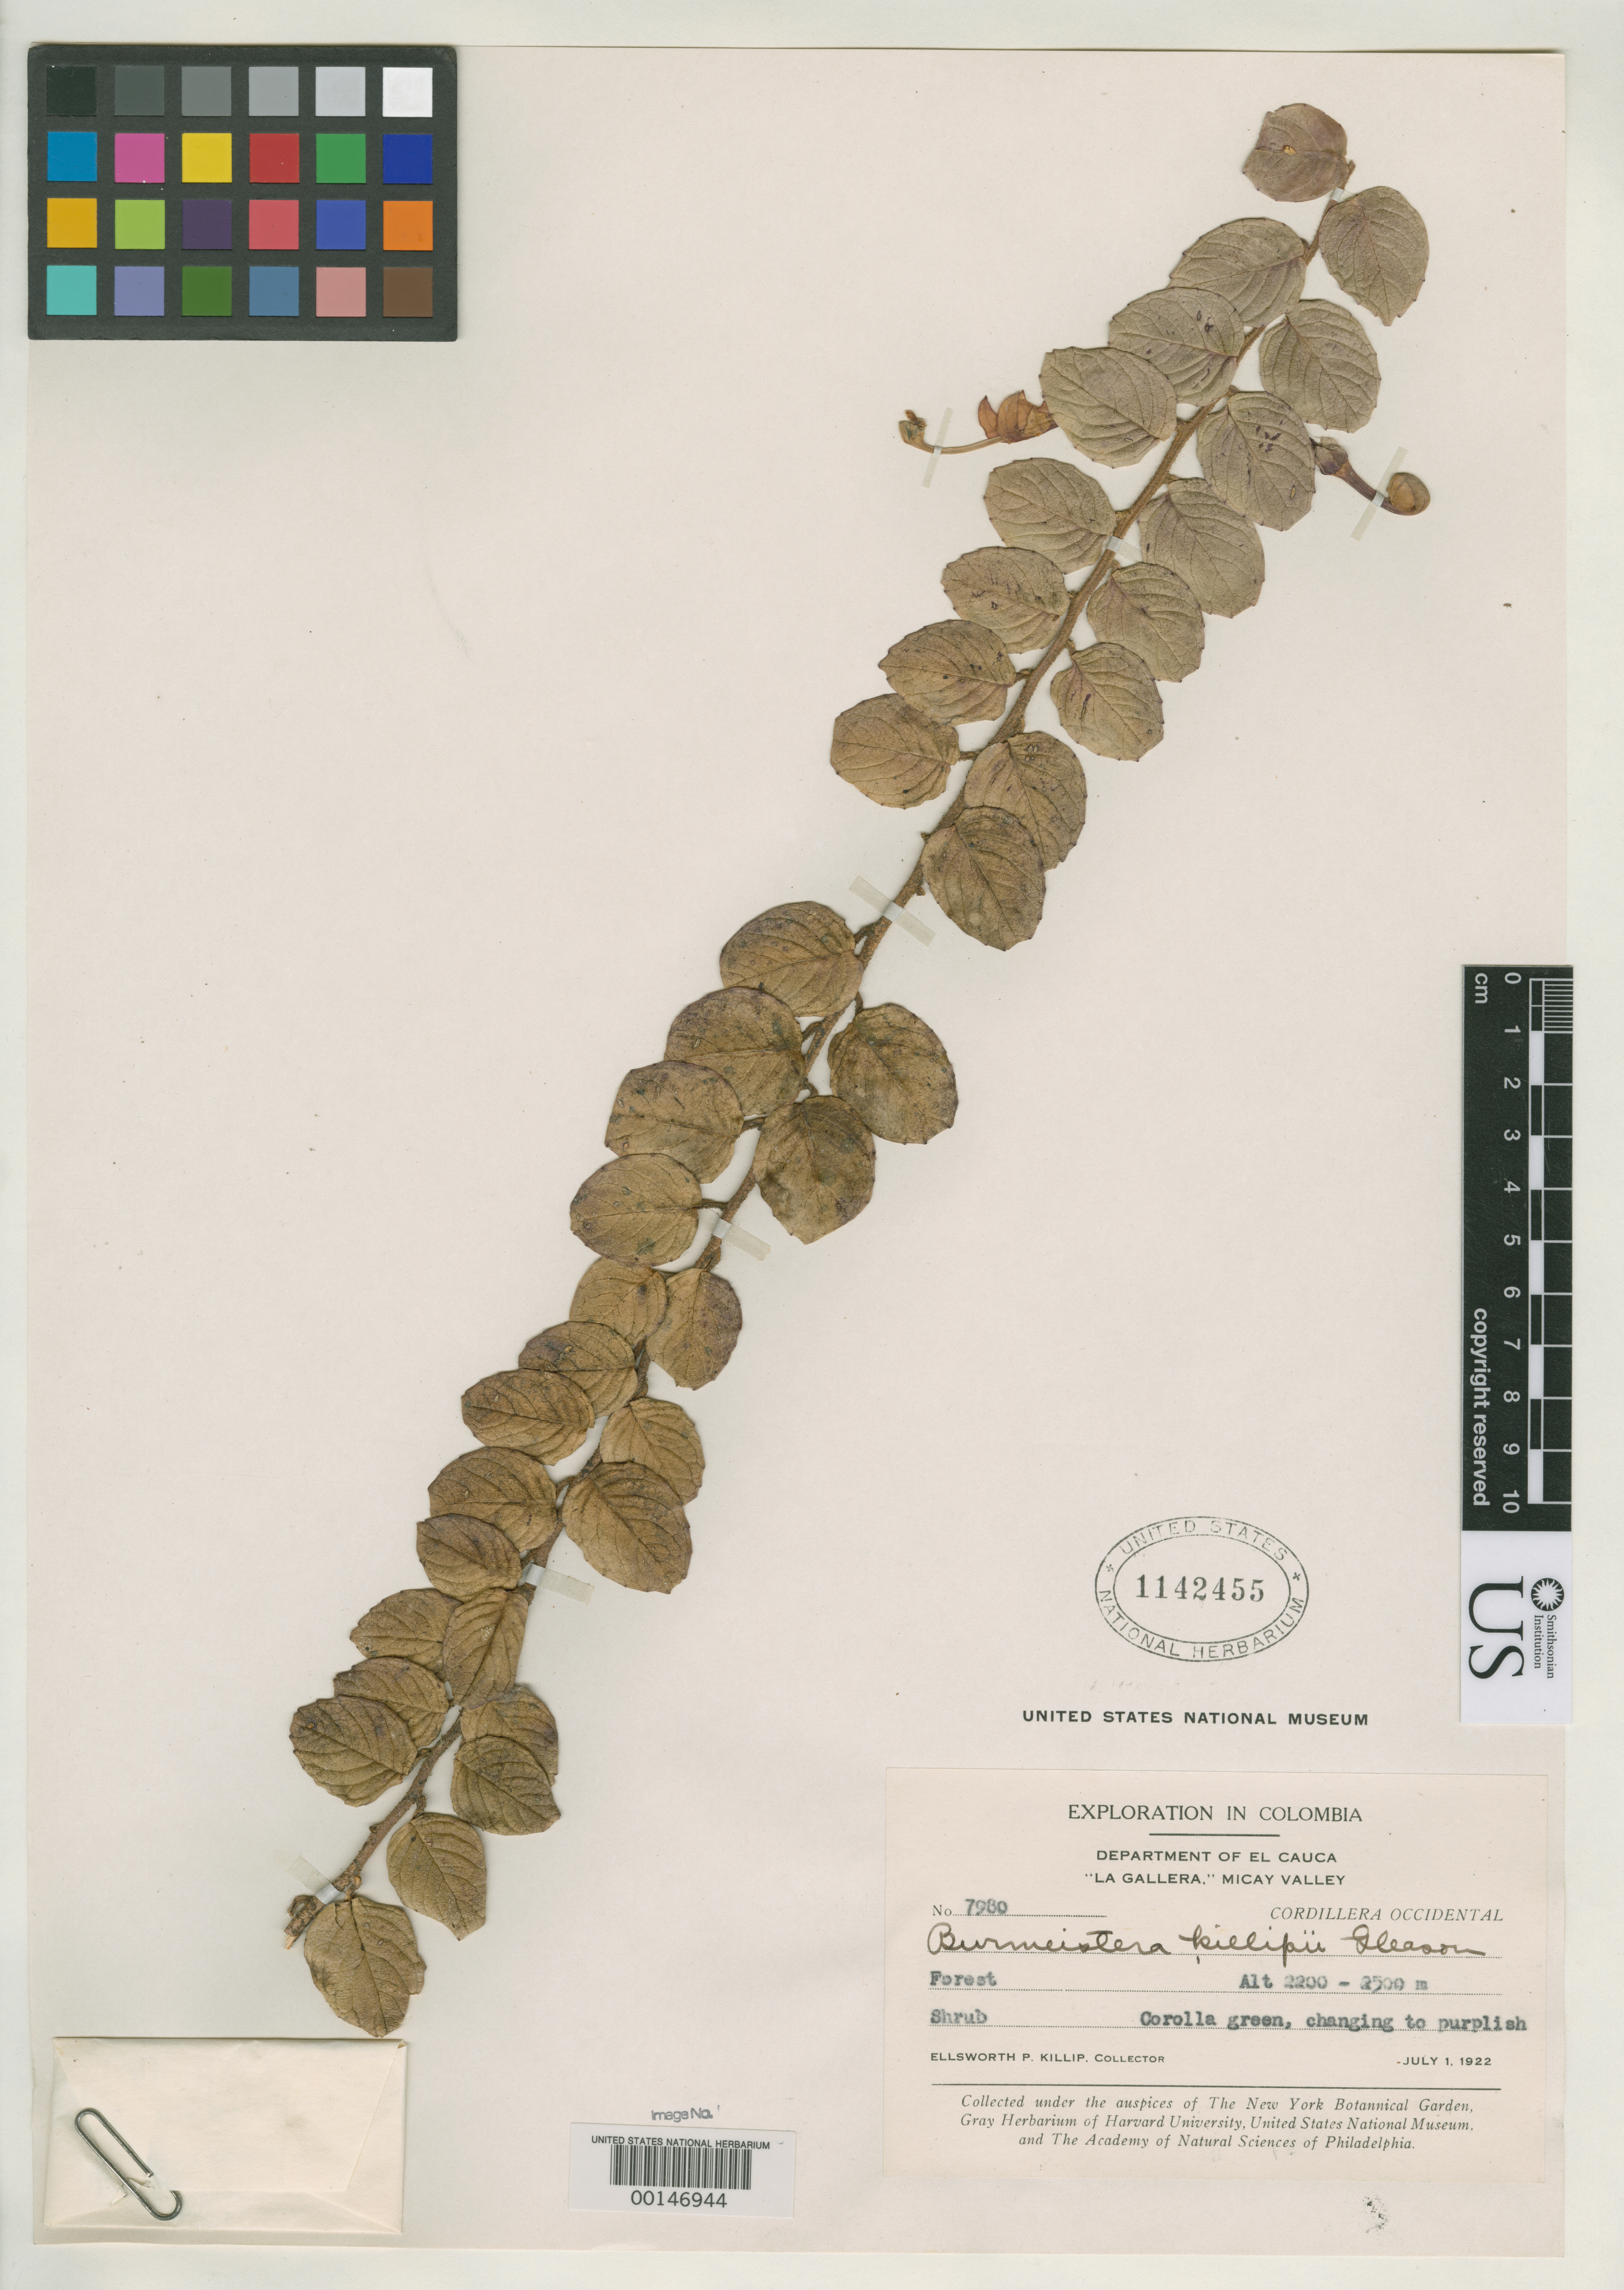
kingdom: Plantae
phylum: Tracheophyta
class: Magnoliopsida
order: Asterales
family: Campanulaceae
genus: Burmeistera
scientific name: Burmeistera killipii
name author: Gleason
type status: Isotype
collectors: E. P. Killip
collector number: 7980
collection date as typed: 01 Jul 1922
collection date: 1922-07-01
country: Colombia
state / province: Cauca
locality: Micay Valley, La Gallera.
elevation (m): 220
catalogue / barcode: US 1142455